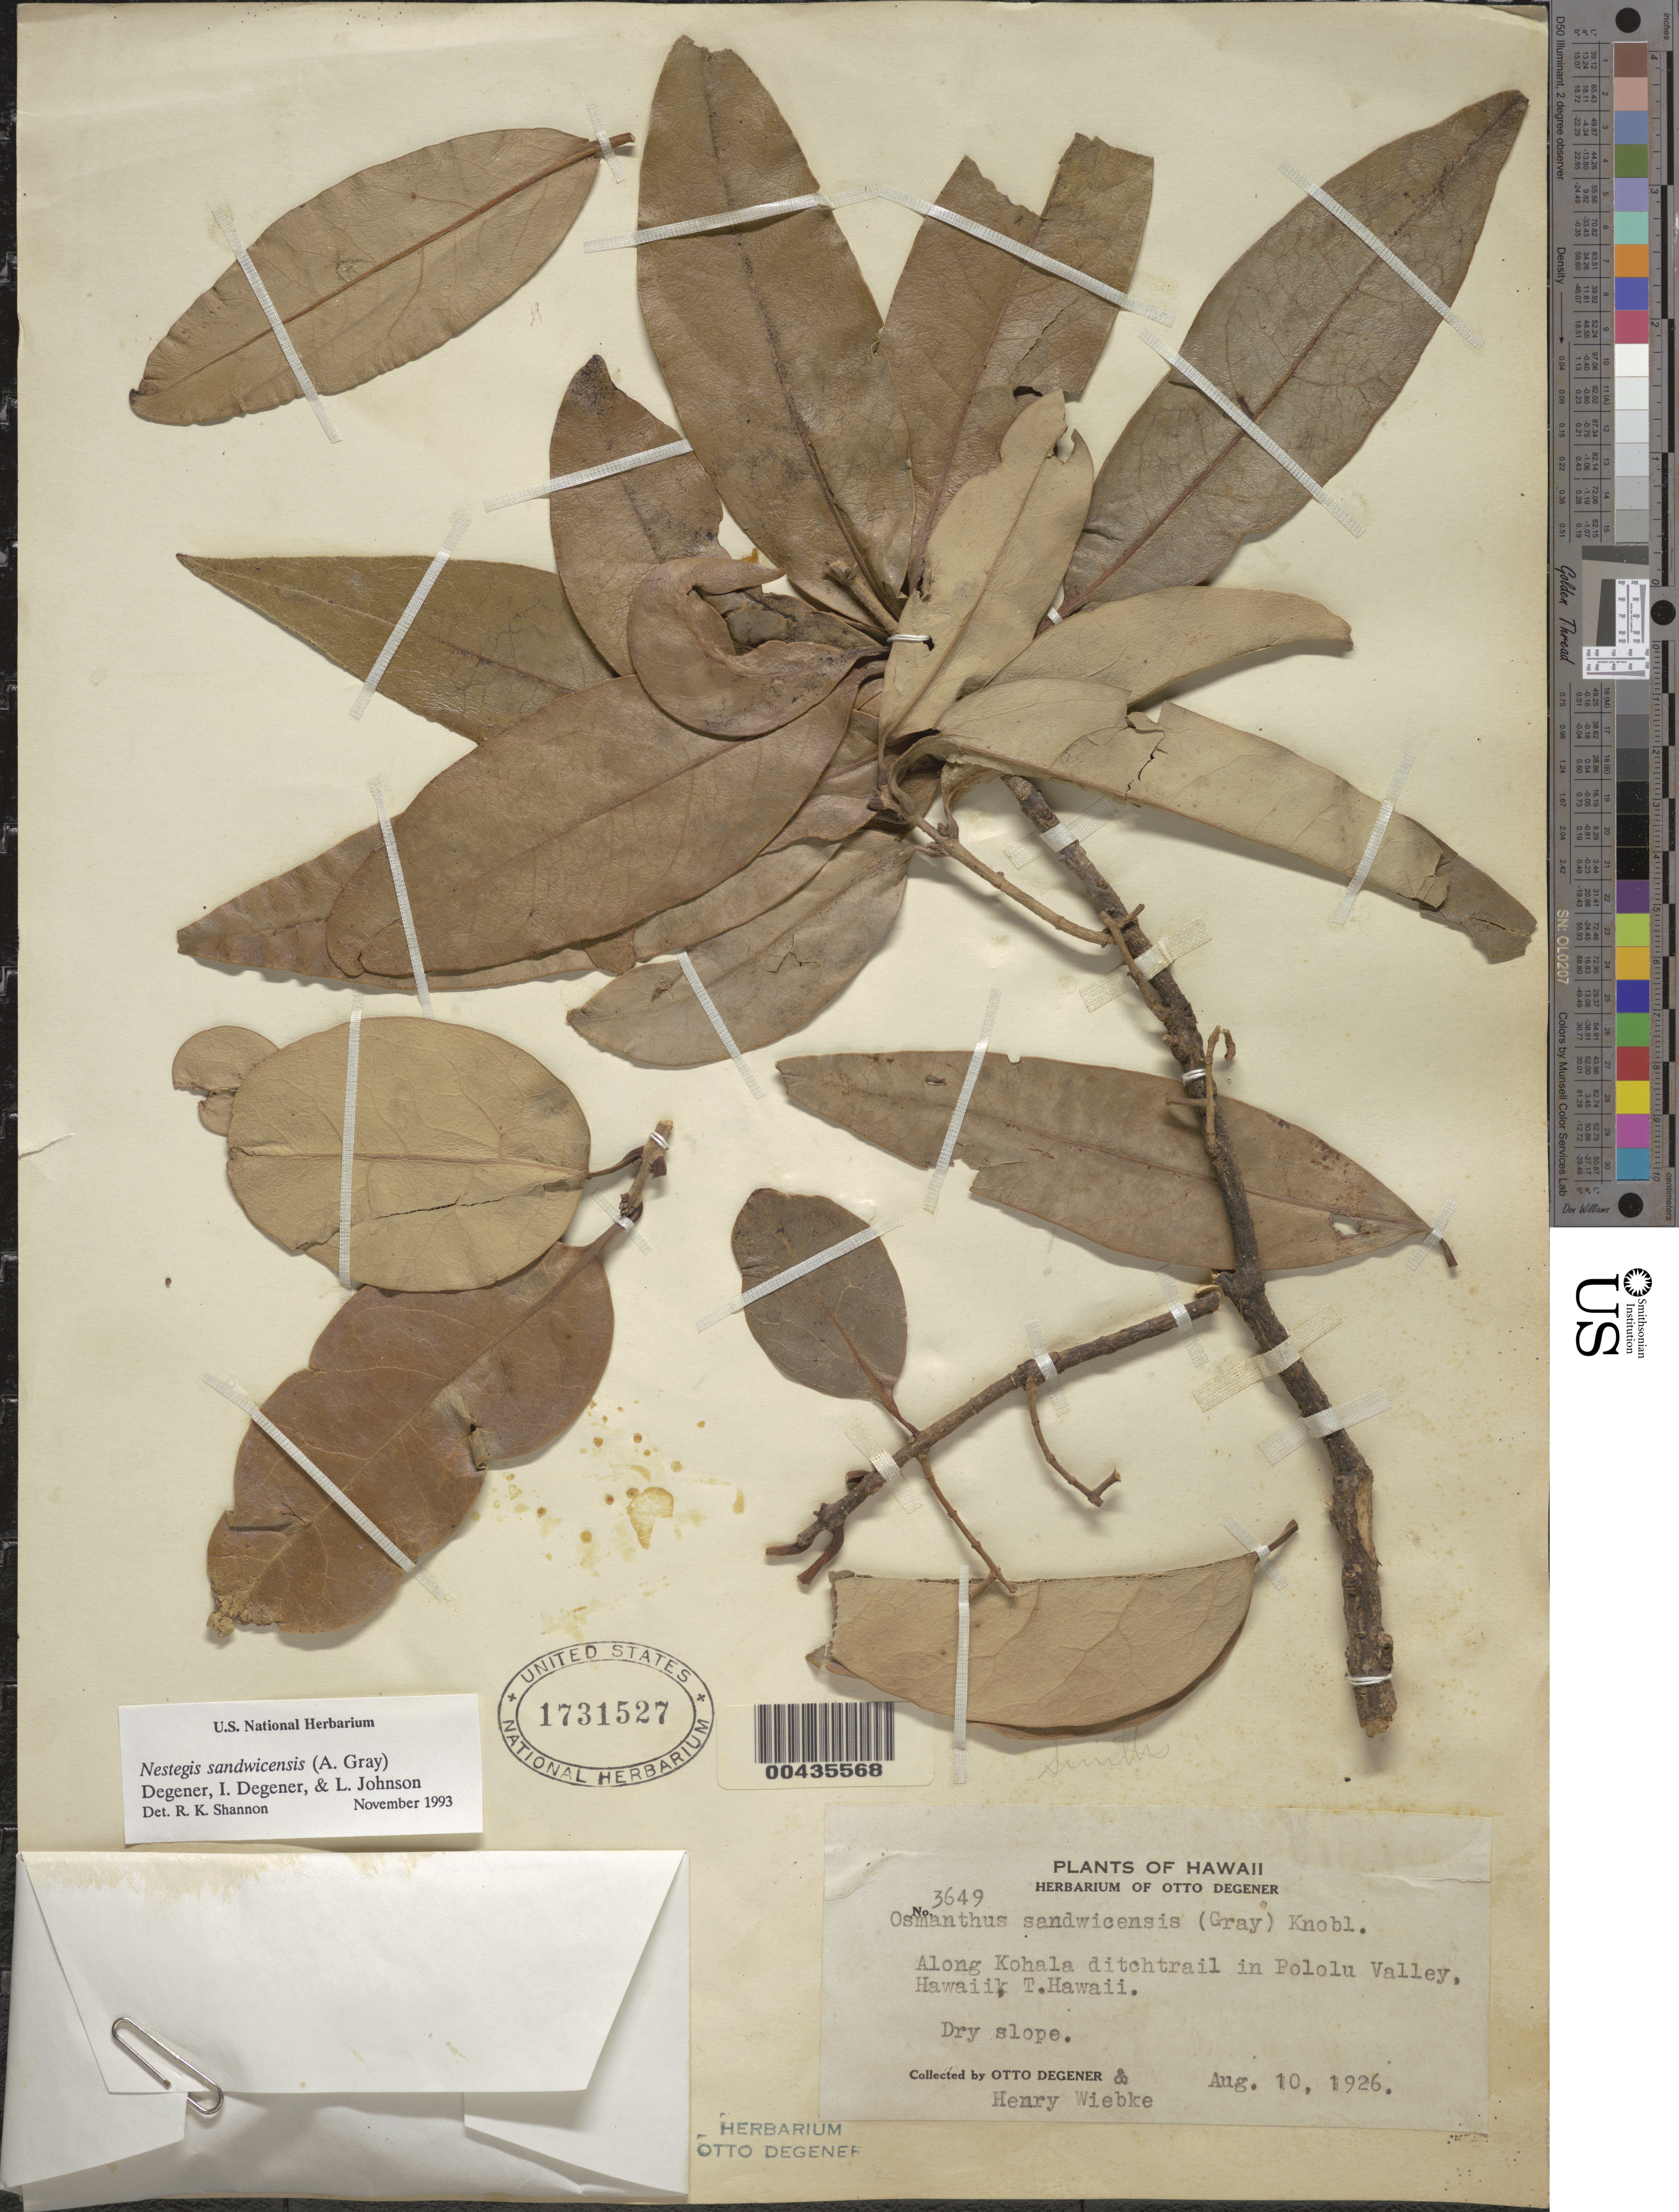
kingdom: Plantae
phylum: Tracheophyta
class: Magnoliopsida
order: Lamiales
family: Oleaceae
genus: Notelaea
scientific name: Notelaea sandwicensis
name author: (A. Gray) Hong-Wa & Besnard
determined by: Wagner, W. L., (BOT), Smithsonian Institution - National Museum of Natural History (UNITED STATES)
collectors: O. Degener & H. Wiebke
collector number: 3649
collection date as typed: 10 Aug 1926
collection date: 1926-08-10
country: United States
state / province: Hawaii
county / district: Hawaii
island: Hawaii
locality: Along Kohala ditchtrail in Pololu Valley, Hawaii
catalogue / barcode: US 1731527